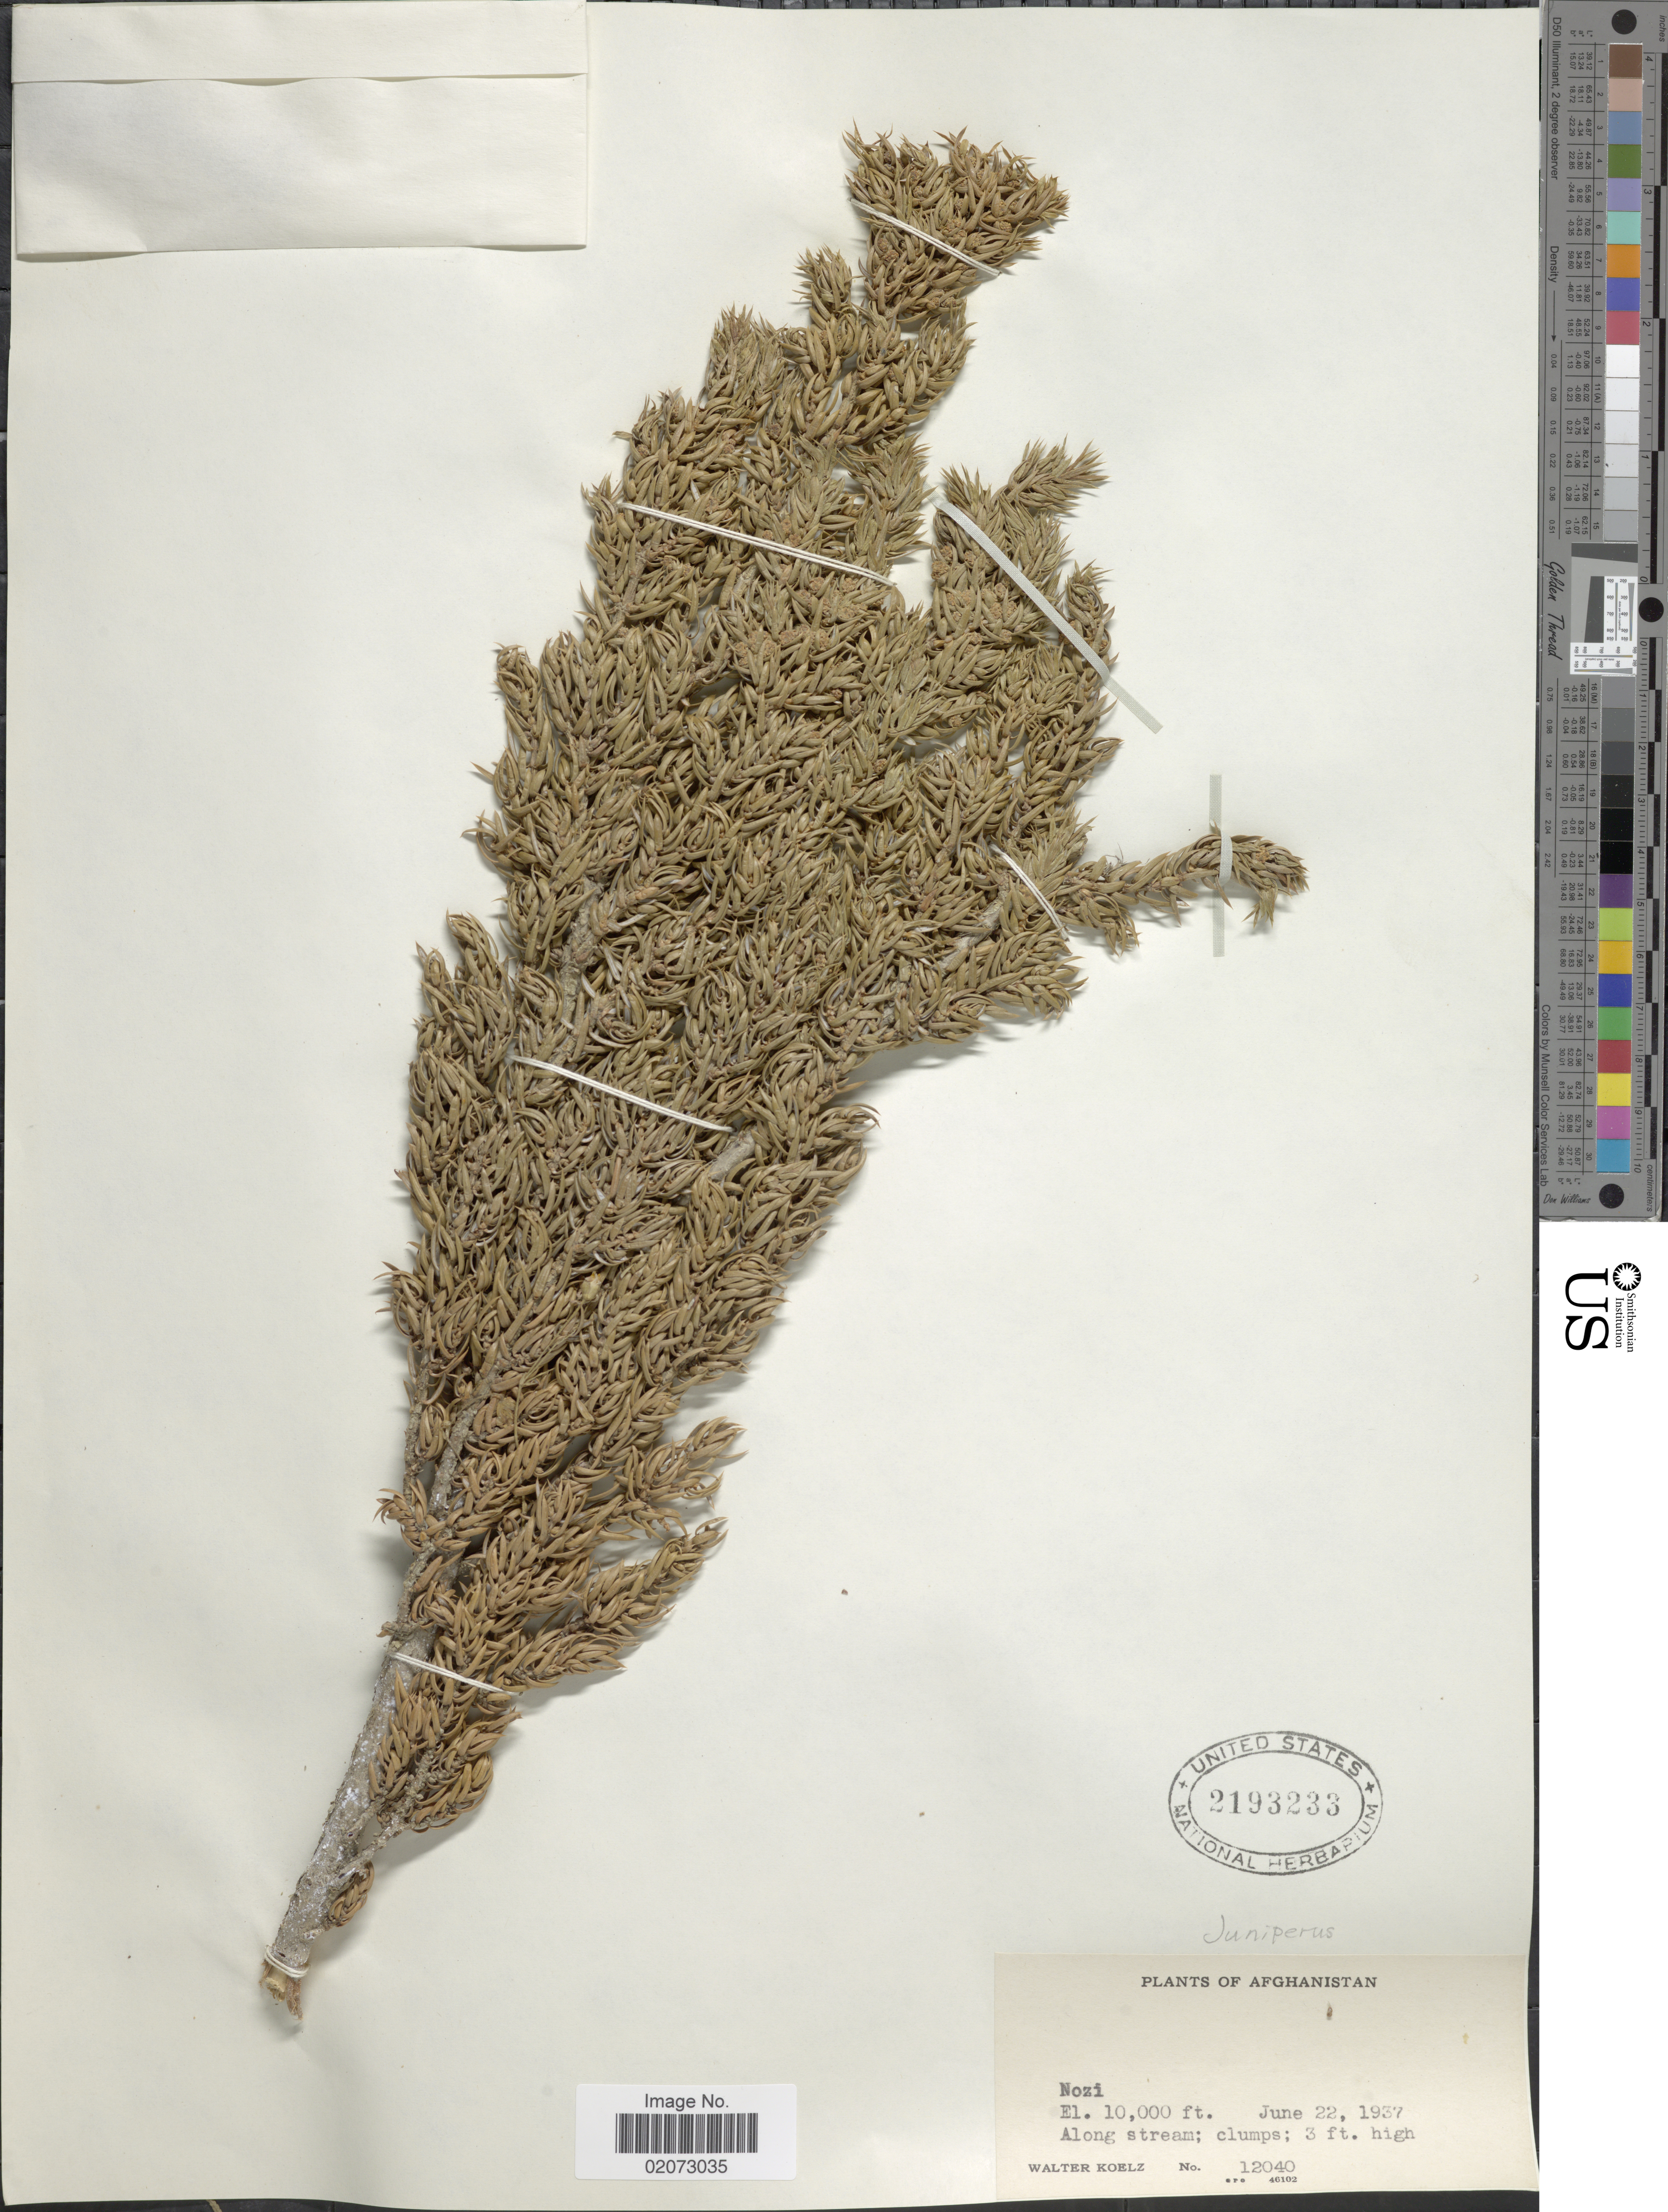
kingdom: Plantae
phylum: Tracheophyta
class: Pinopsida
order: Pinales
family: Pinaceae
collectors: W. N. Koelz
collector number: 1240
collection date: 1937-06-22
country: Afghanistan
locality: Afghanistan, Nozi. along stream.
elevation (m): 3048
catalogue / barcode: US 2193233